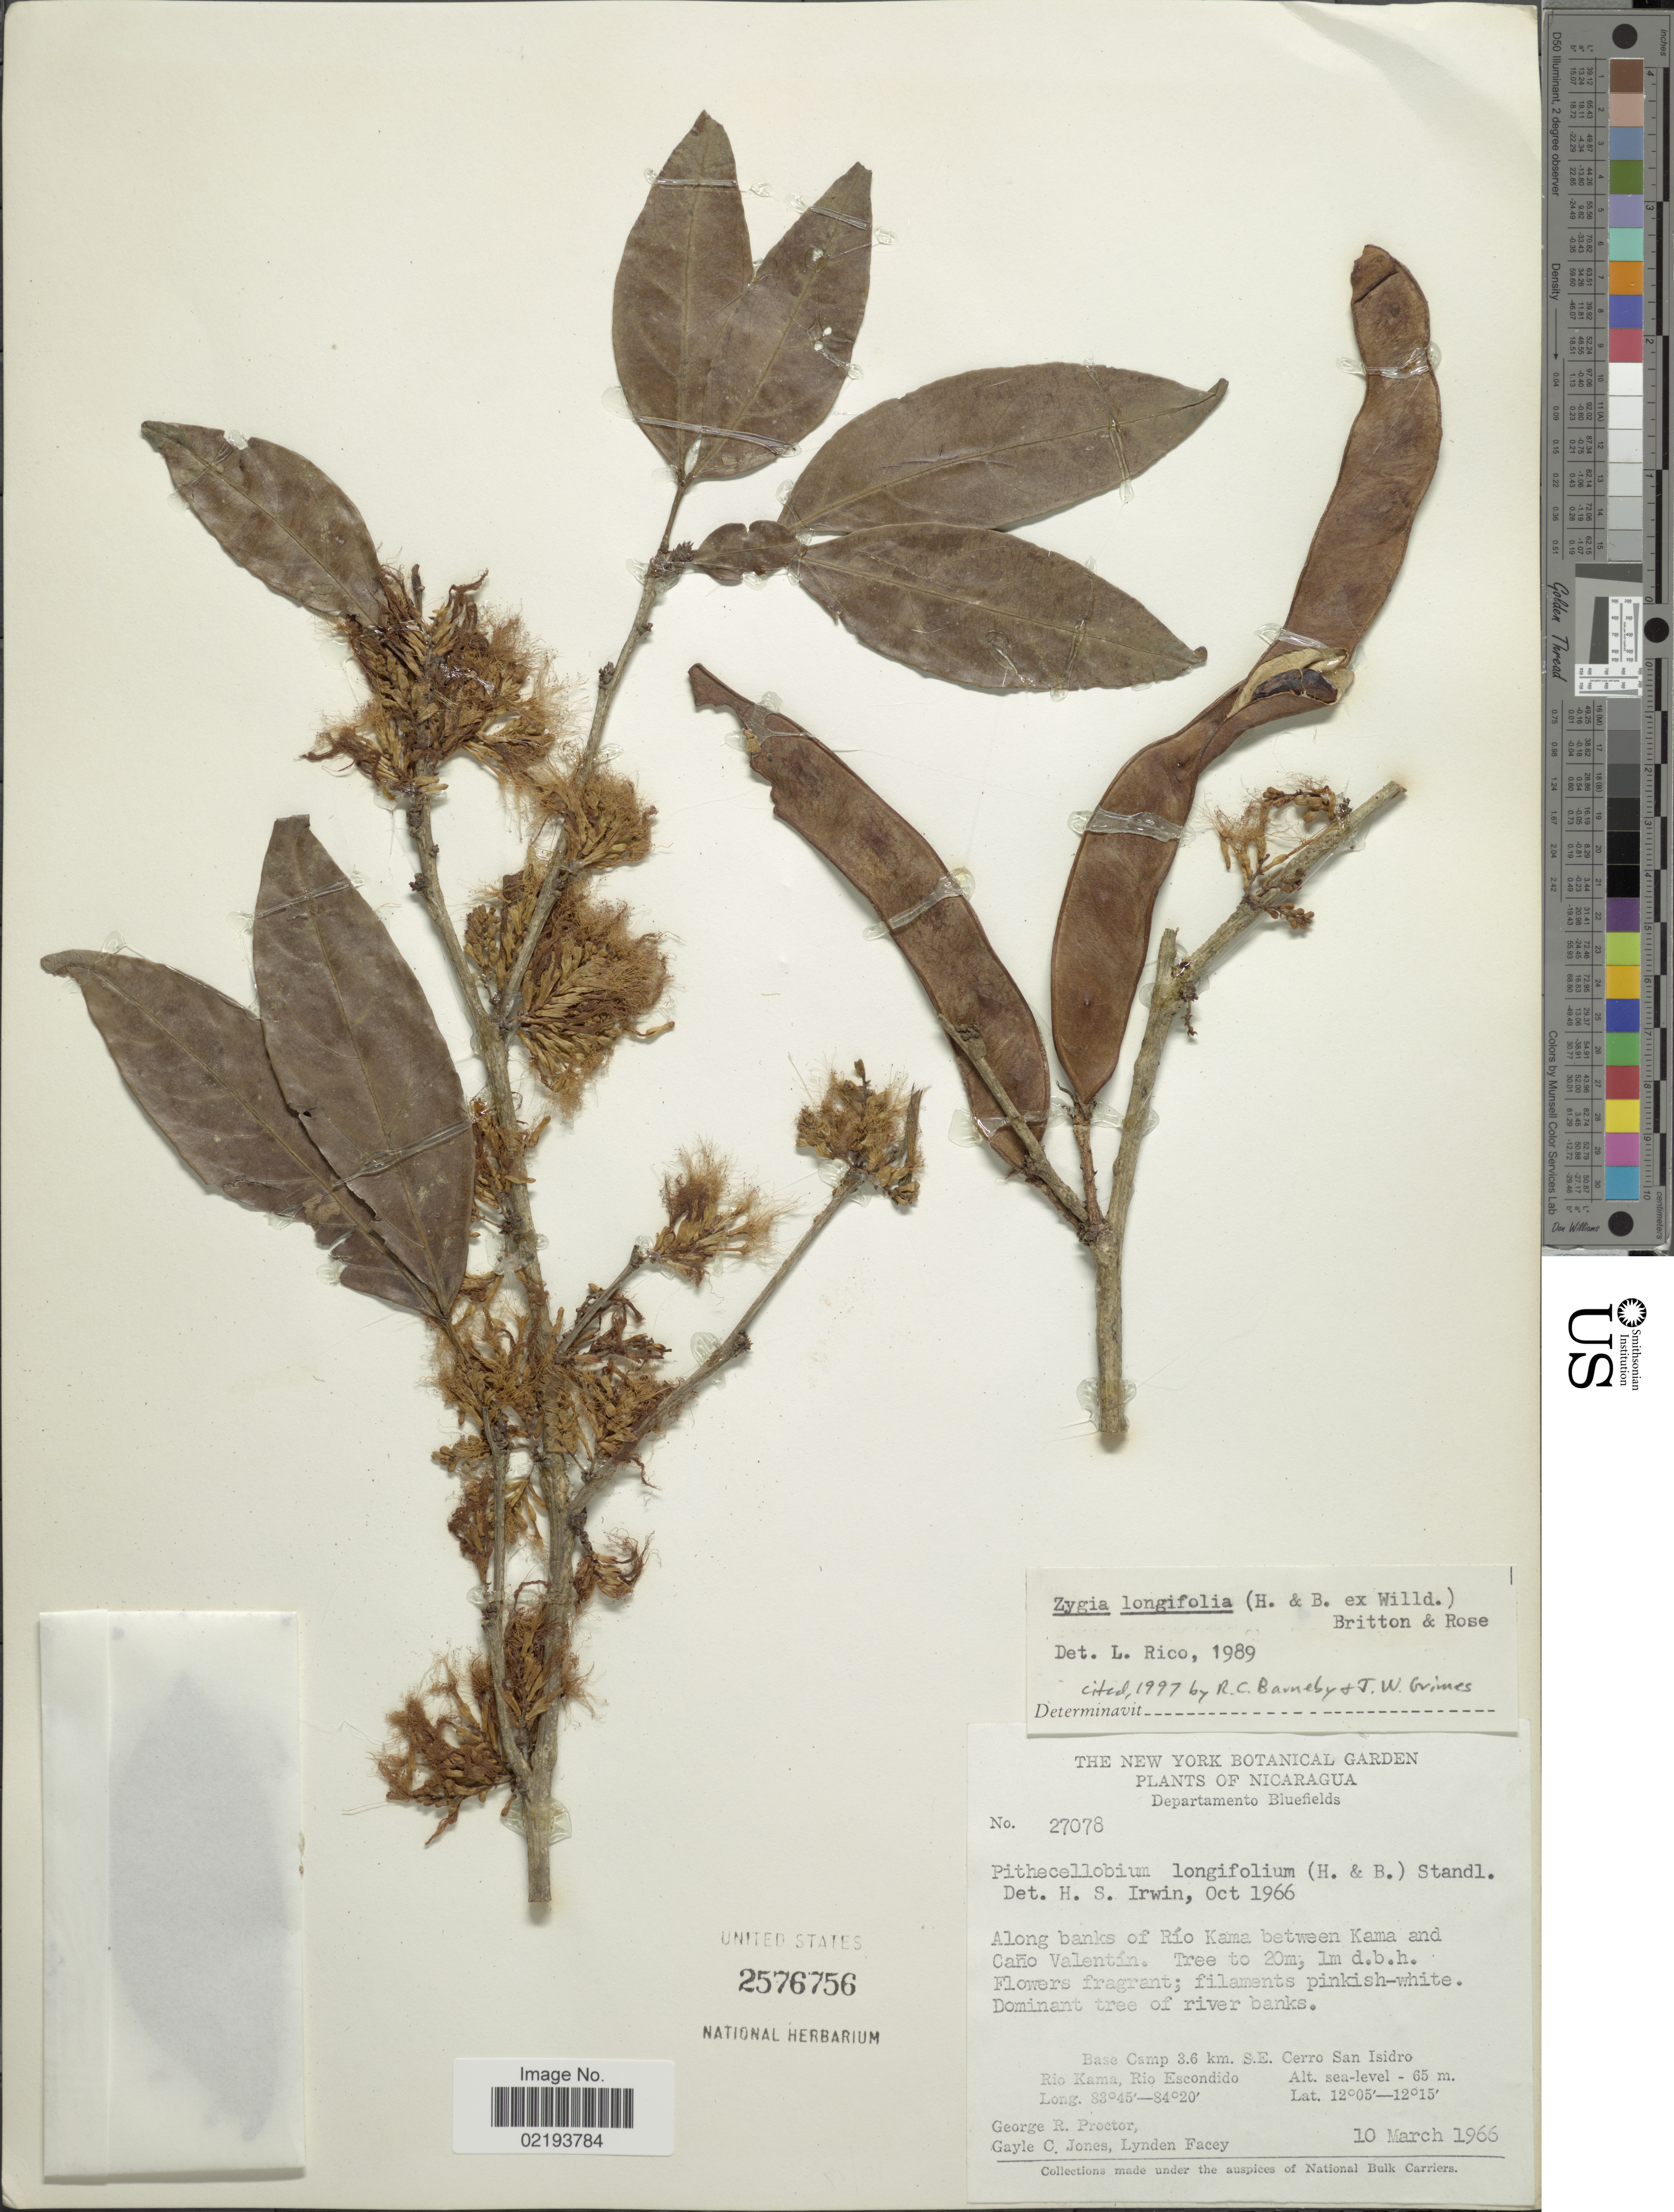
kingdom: Plantae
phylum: Tracheophyta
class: Magnoliopsida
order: Fabales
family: Fabaceae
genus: Zygia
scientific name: Zygia longifolia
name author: (Willd.) Britton & Rose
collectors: G. Proctor, G. C. Jones & L. Facey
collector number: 27078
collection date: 1966-03-10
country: Nicaragua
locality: Departamento Bluefields, Along banks of Río Kama between Kama and Caño Valentín. Dominant tree of river banks, base Camp 3.6 km S.E. Cerro San Isidro Rio Kama, Rio Escondido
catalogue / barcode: US 2576756